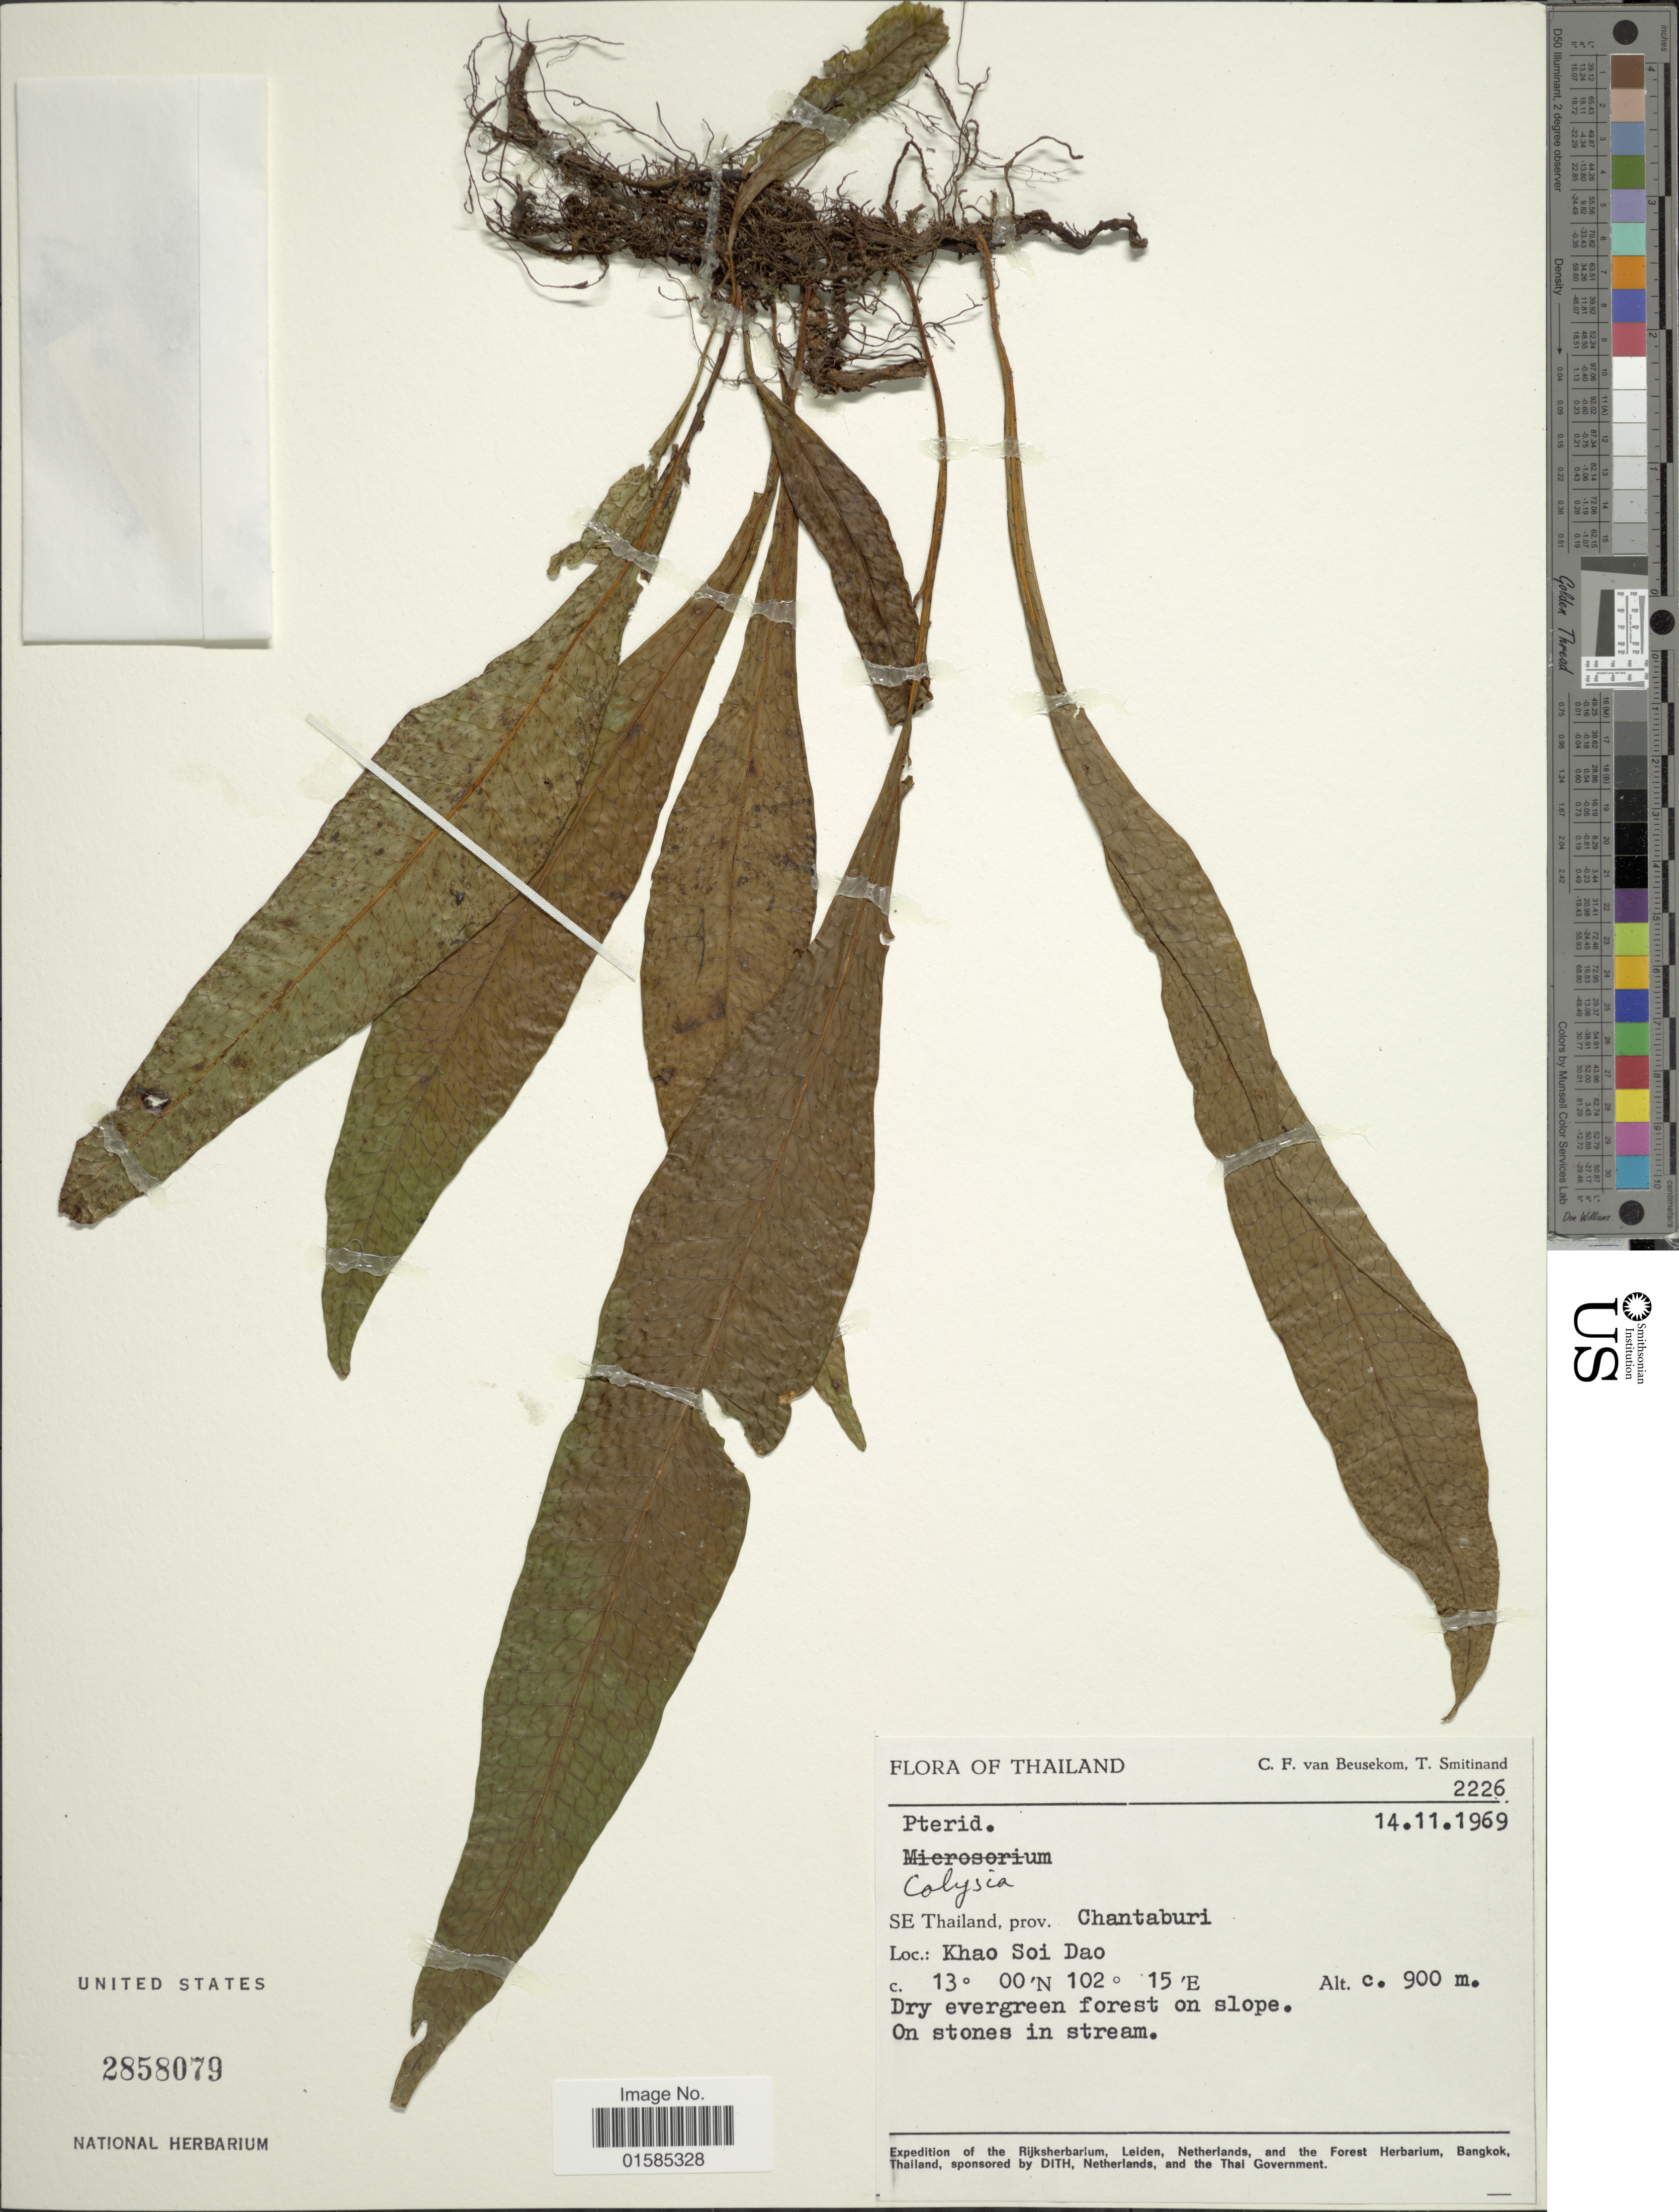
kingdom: Plantae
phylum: Tracheophyta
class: Polypodiopsida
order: Polypodiales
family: Polypodiaceae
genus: Leptochilus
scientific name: Leptochilus macrophyllus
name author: (Blume) Noot.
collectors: C. F. Beusekom & T. Smitinand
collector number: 2226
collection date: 1969-11-14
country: Thailand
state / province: Chanthaburi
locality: SE Thailand, prov. Chantaburi, Khao Soi Dao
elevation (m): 900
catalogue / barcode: US 2858079